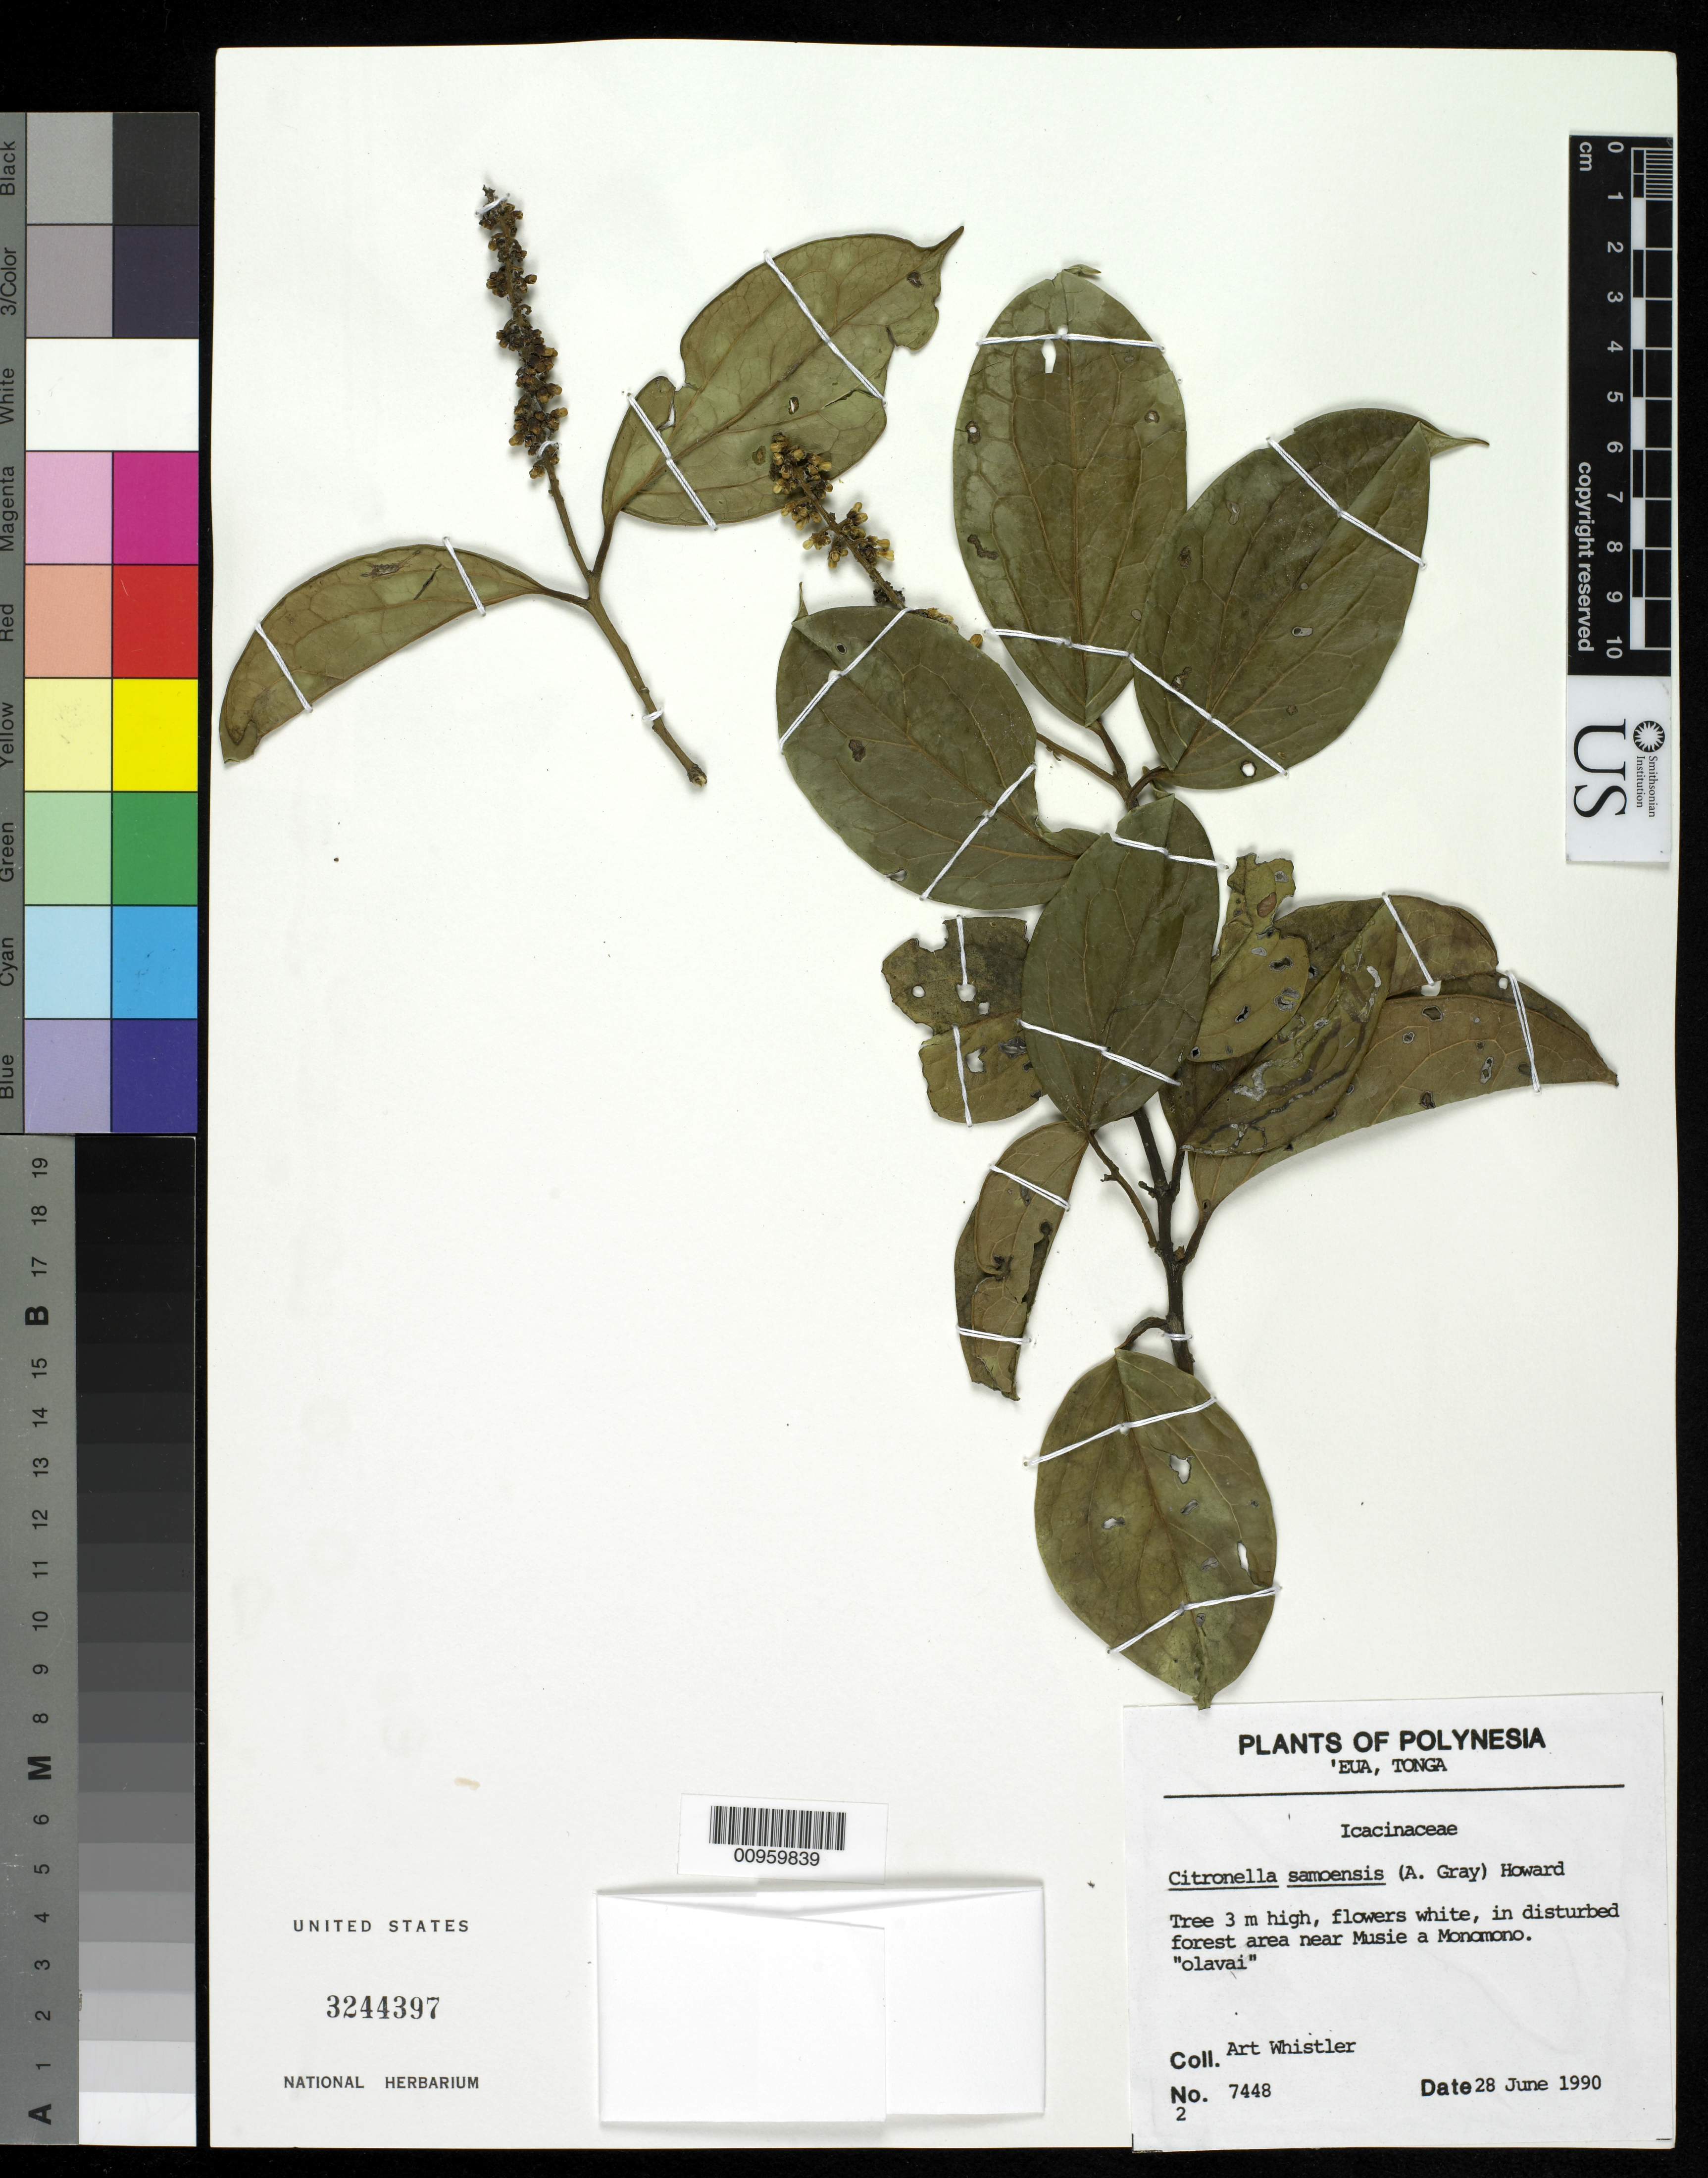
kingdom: Plantae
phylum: Tracheophyta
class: Magnoliopsida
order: Cardiopteridales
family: Cardiopteridaceae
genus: Citronella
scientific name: Citronella samoensis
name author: (A. Gray) R.A. Howard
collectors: A. Whistler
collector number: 7448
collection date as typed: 28 Jun 1990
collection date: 1990-06-28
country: Tonga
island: Eua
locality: nr. Musie a Monomono; in disturbed forest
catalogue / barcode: US 3244397